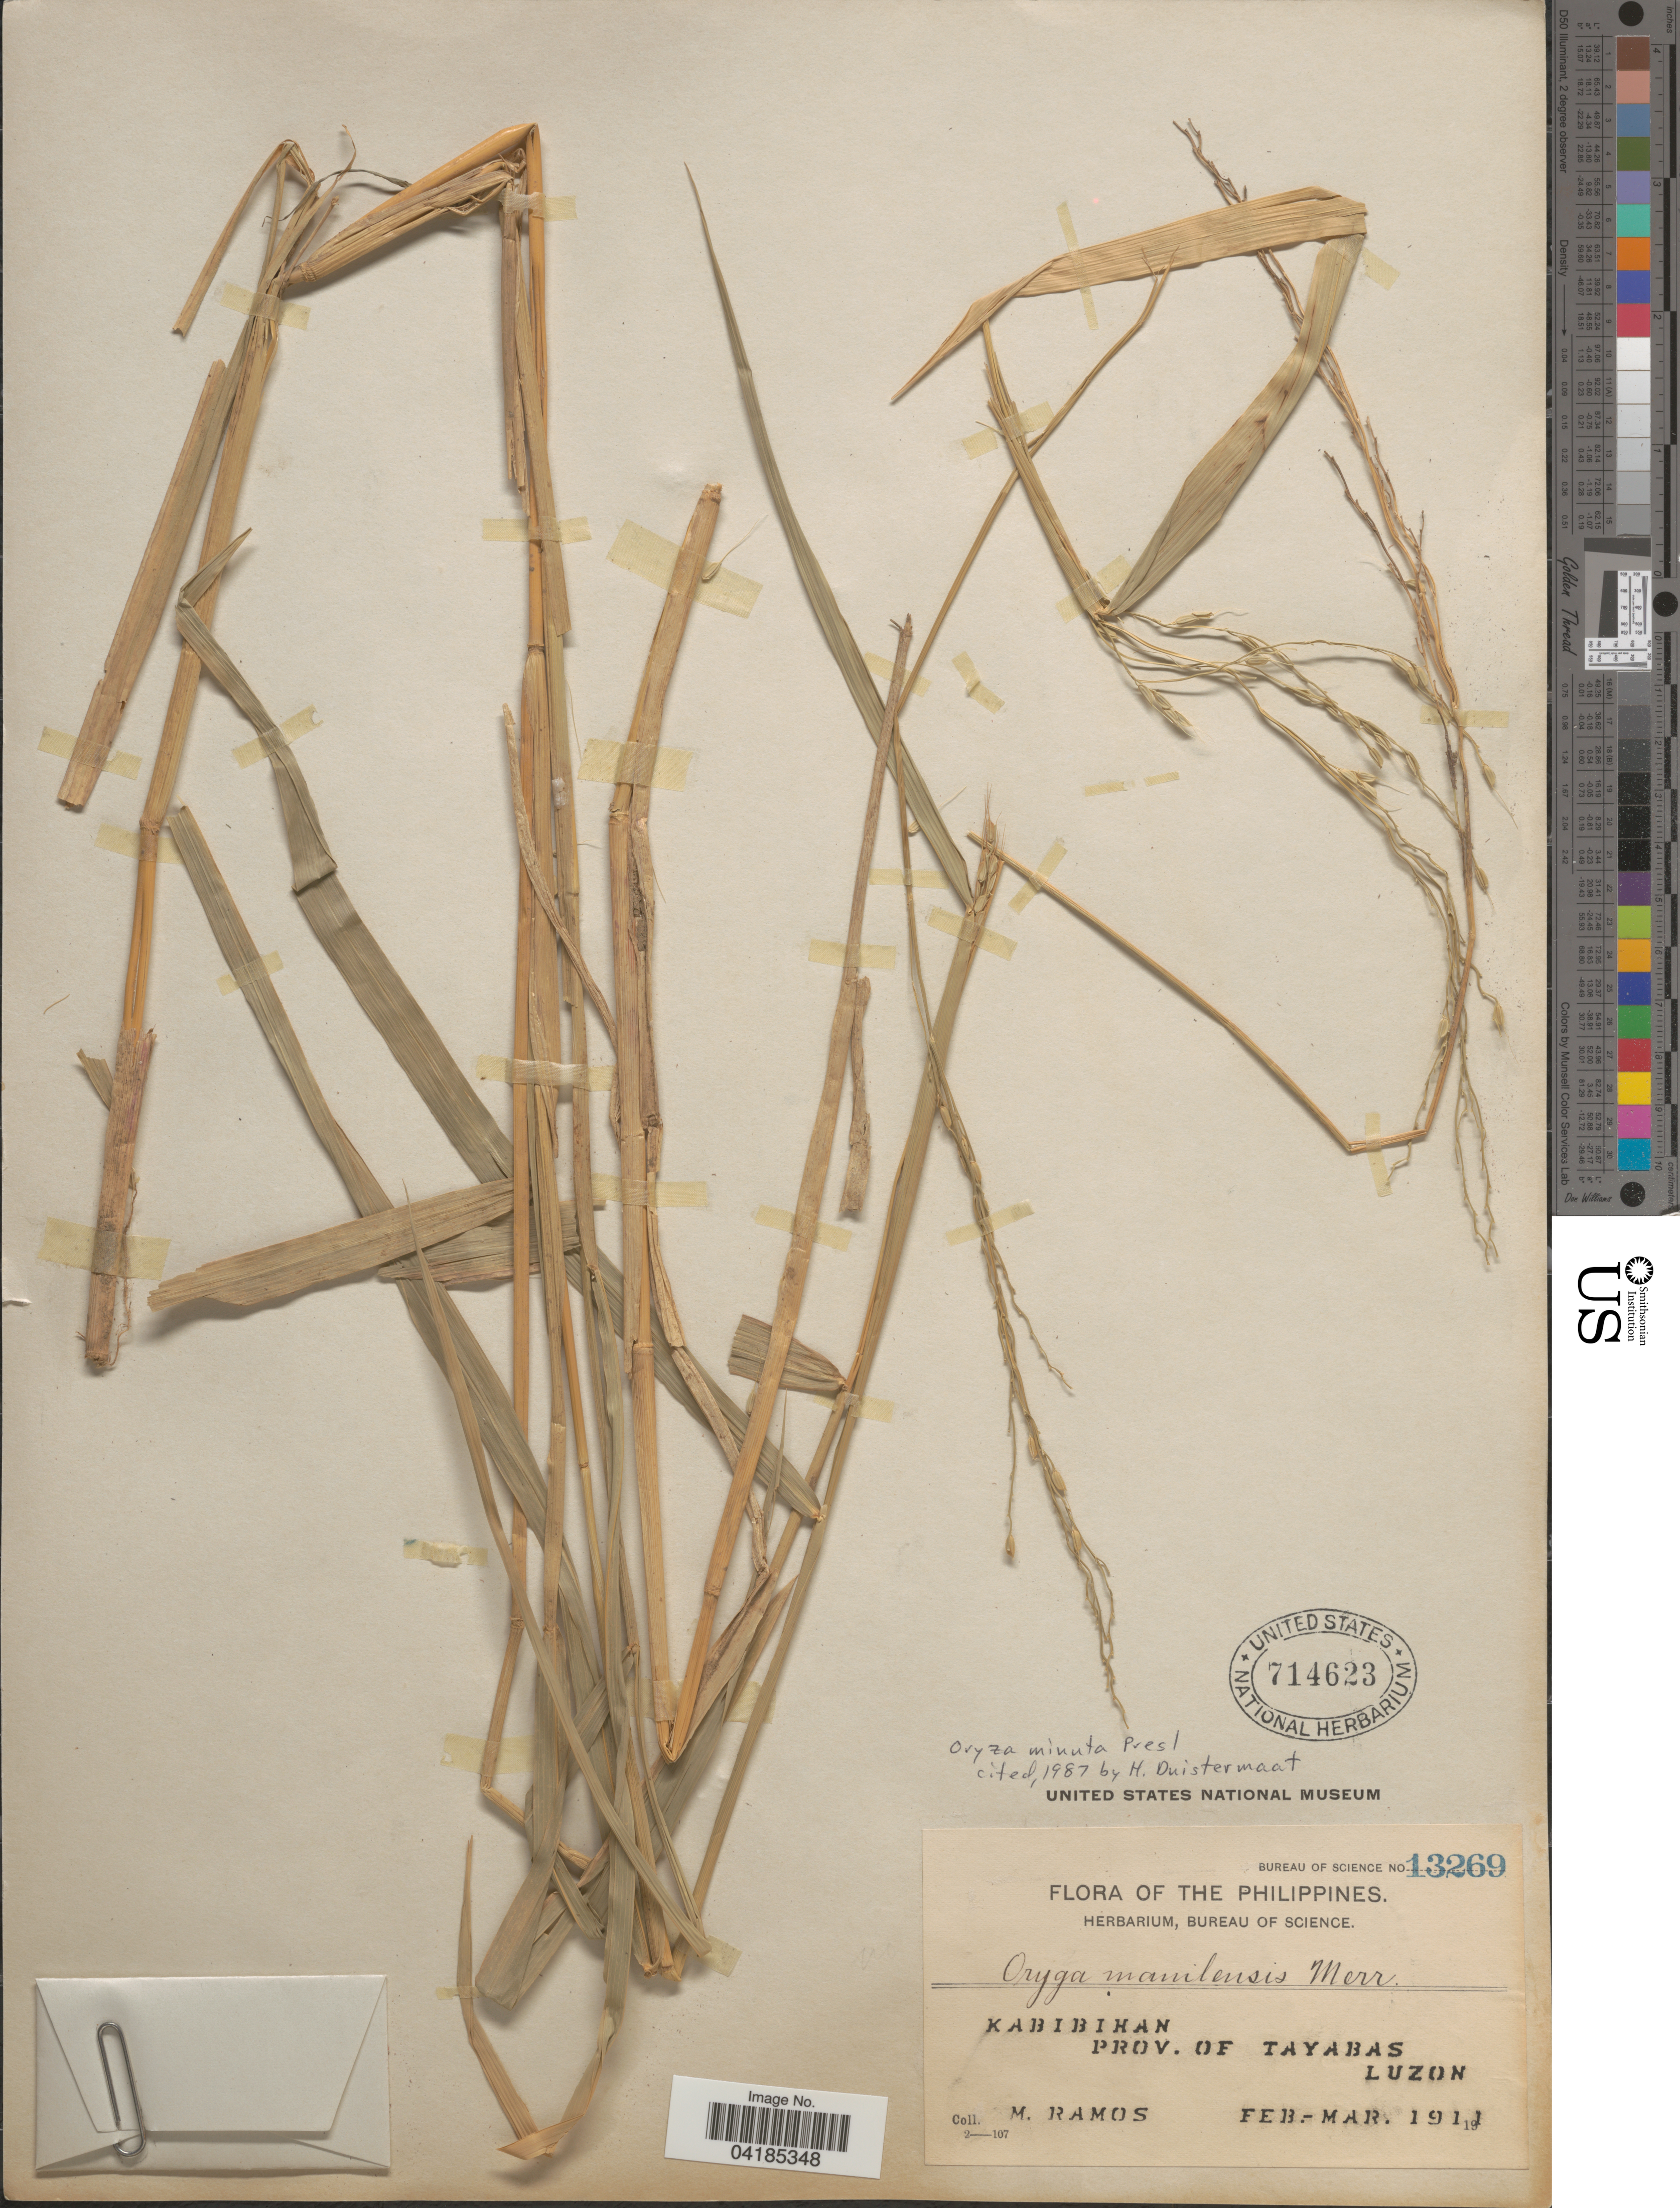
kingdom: Plantae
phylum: Tracheophyta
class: Liliopsida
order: Poales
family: Poaceae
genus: Oryza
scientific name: Oryza latifolia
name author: Desv.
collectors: M. Ramos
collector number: Bureau of Science 13269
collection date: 1911-02/1911-03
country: Philippines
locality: Kabibihan. Prov. of Tayabas. Luzon.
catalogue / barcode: US 714623